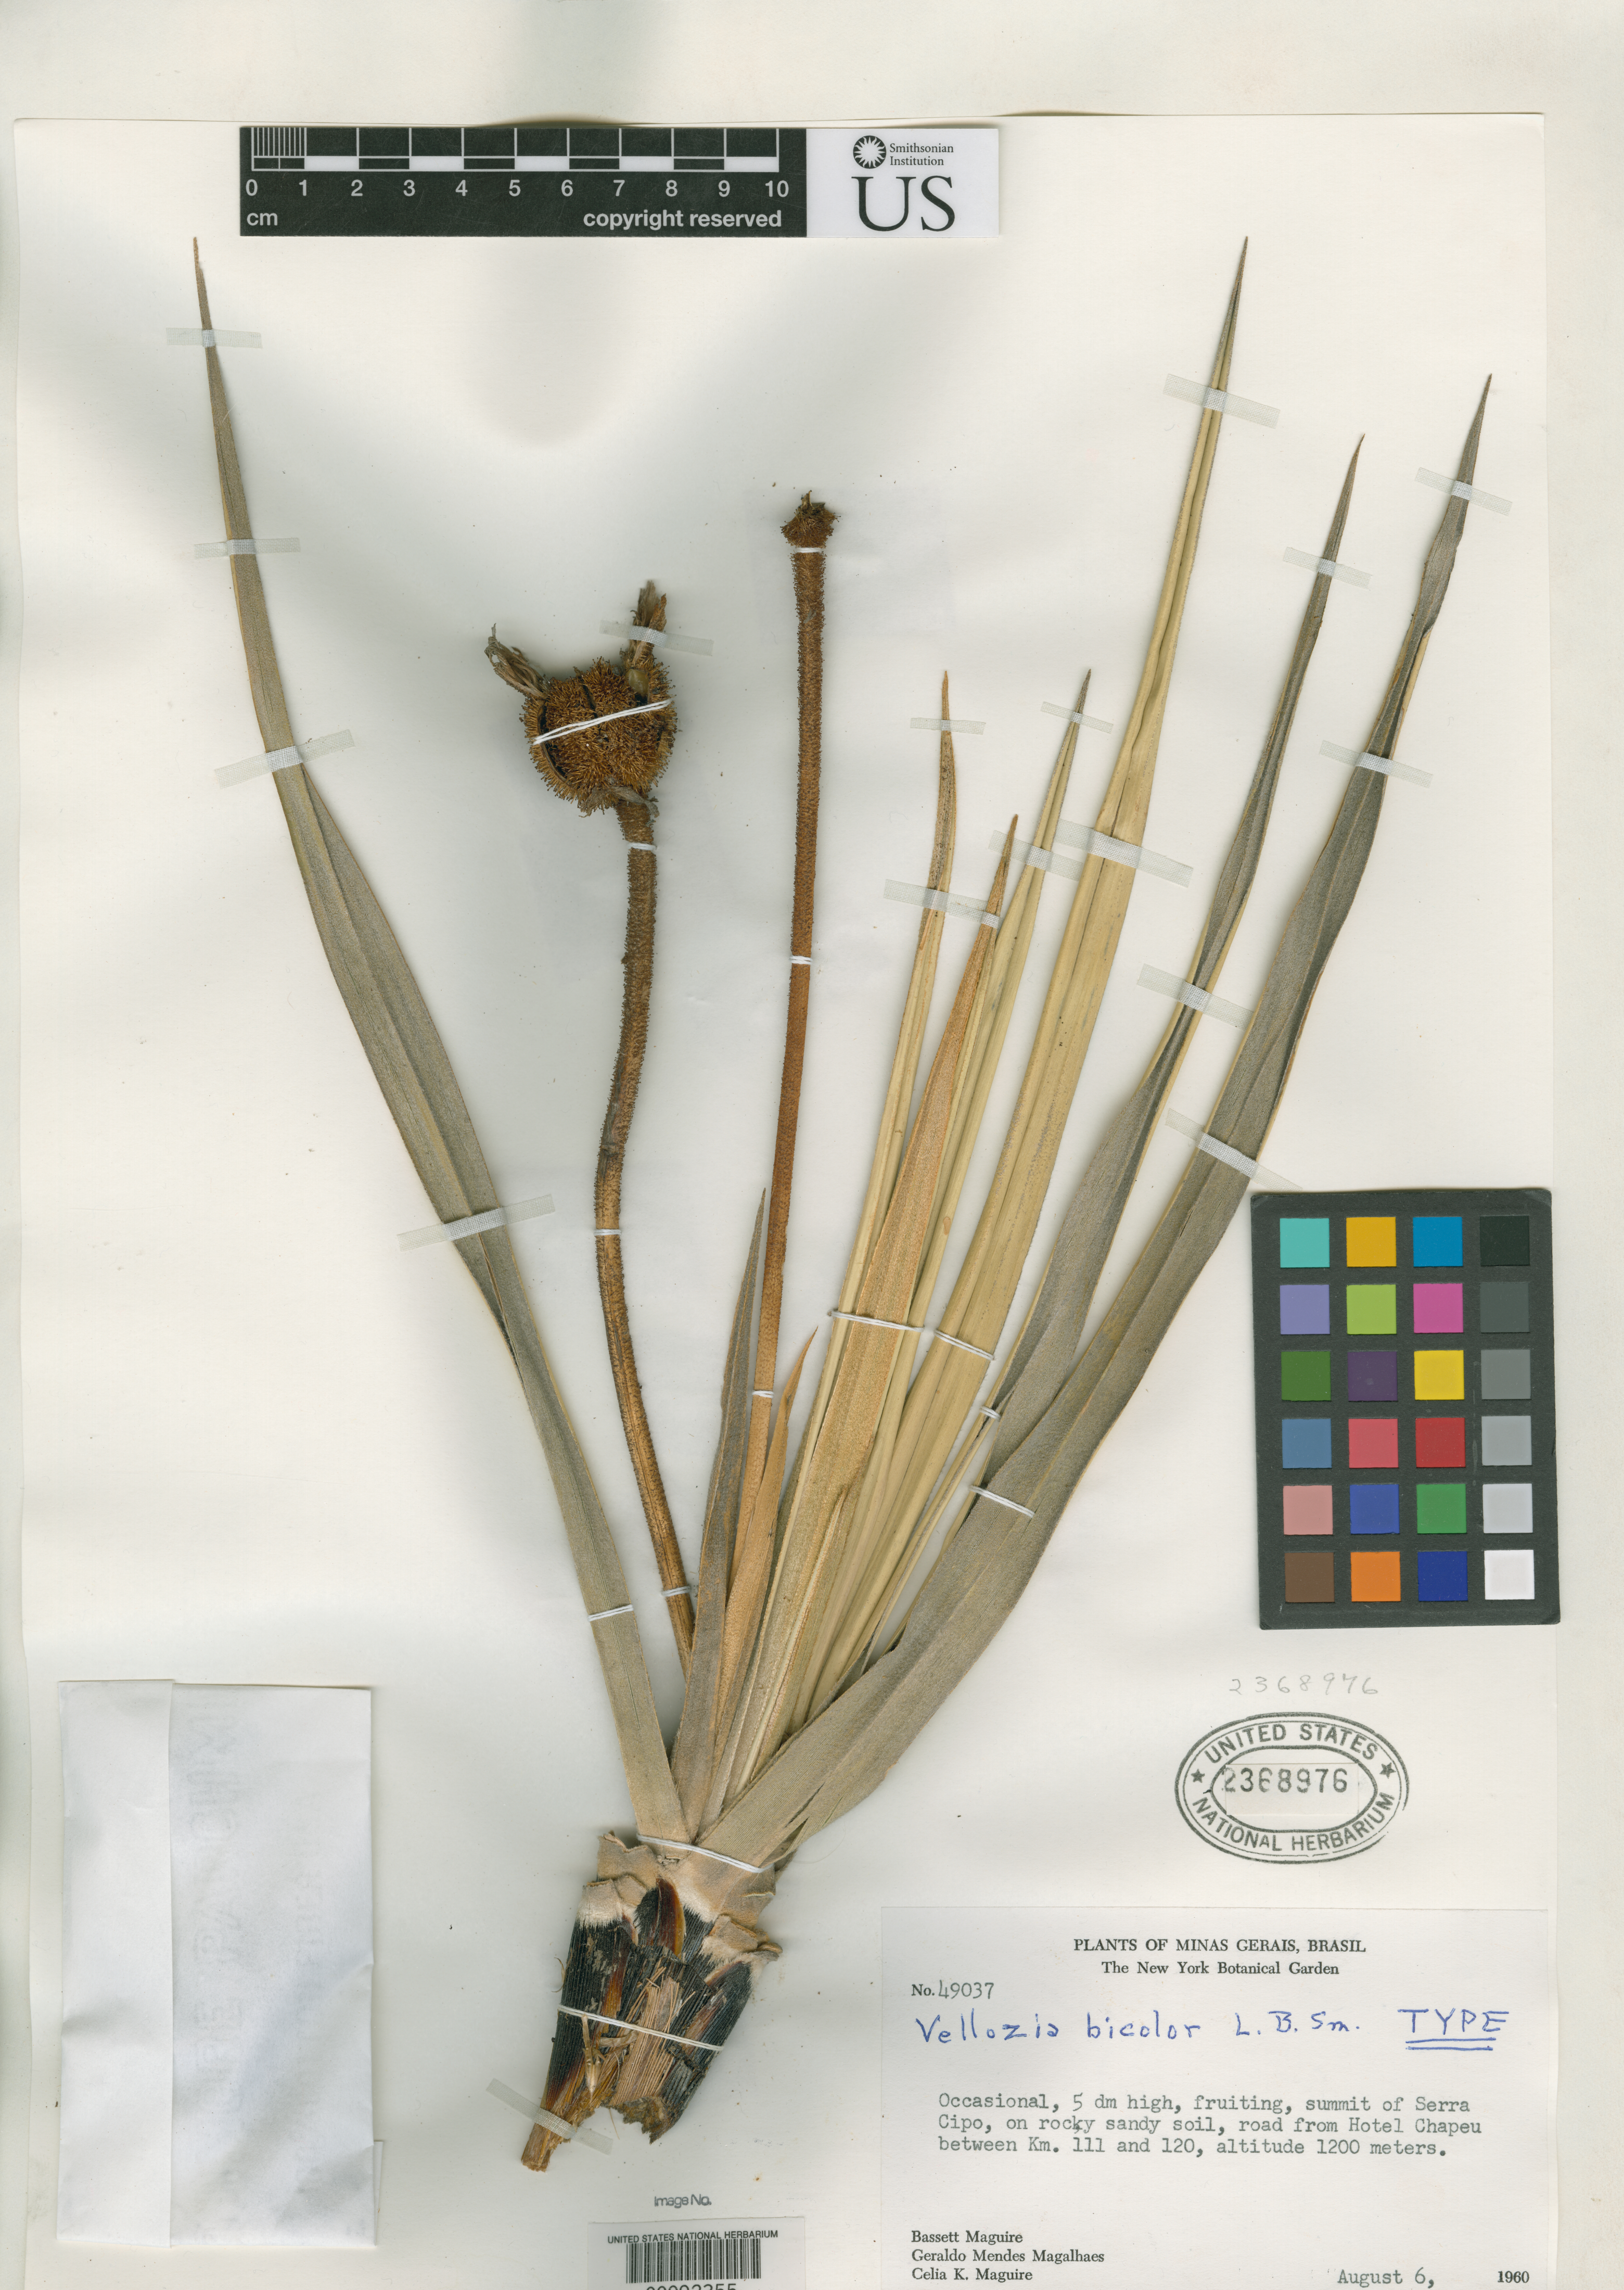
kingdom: Plantae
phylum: Tracheophyta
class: Liliopsida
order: Pandanales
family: Velloziaceae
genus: Vellozia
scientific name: Vellozia bicolor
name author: L.B. Sm.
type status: Holotype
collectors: B. Maguire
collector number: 49037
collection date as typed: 06 Aug 1960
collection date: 1960-08-06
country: Brazil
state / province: Minas Gerais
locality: Summit of Serra do Cipo.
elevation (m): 1200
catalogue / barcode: US 2368976